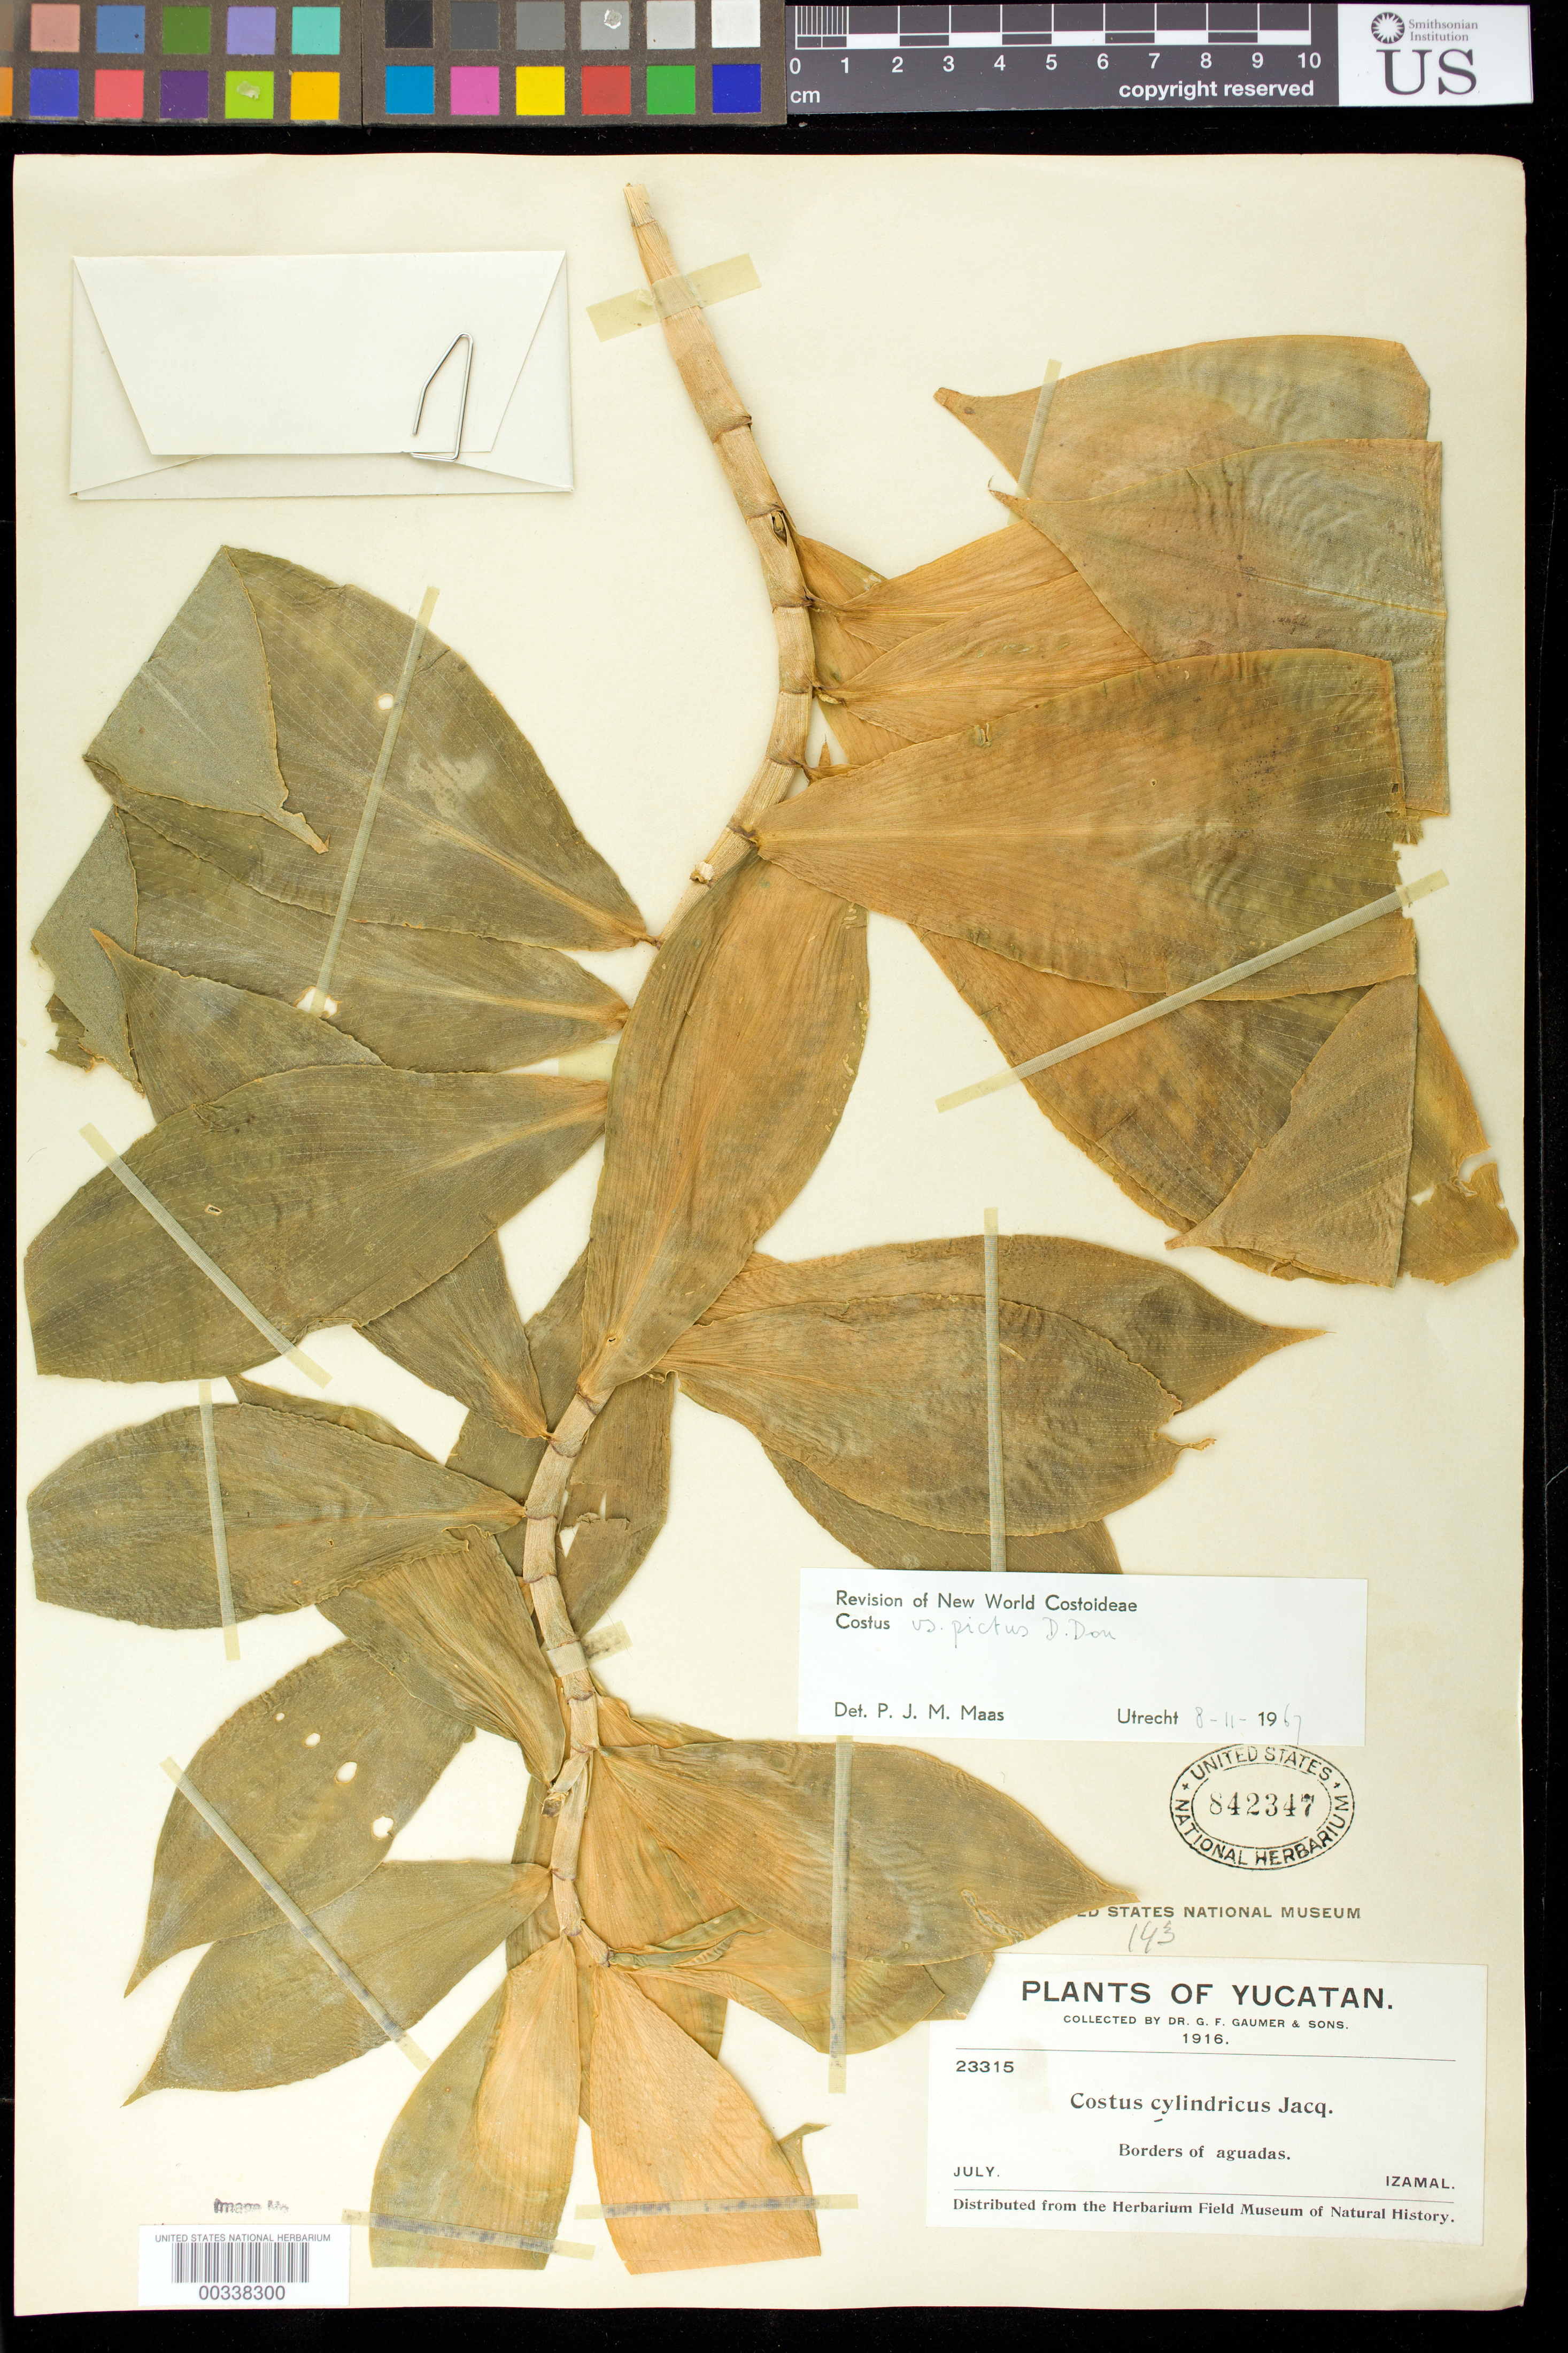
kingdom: Plantae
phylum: Tracheophyta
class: Liliopsida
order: Zingiberales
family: Costaceae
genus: Costus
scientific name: Costus pictus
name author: D. Don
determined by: Maas, Paul J. M.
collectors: G. F. Gaumer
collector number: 23315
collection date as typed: Jul 1916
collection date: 1916-07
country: Mexico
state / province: Yucatán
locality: Plants of yucatan, borders of aguadas, izamal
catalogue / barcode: US 842347